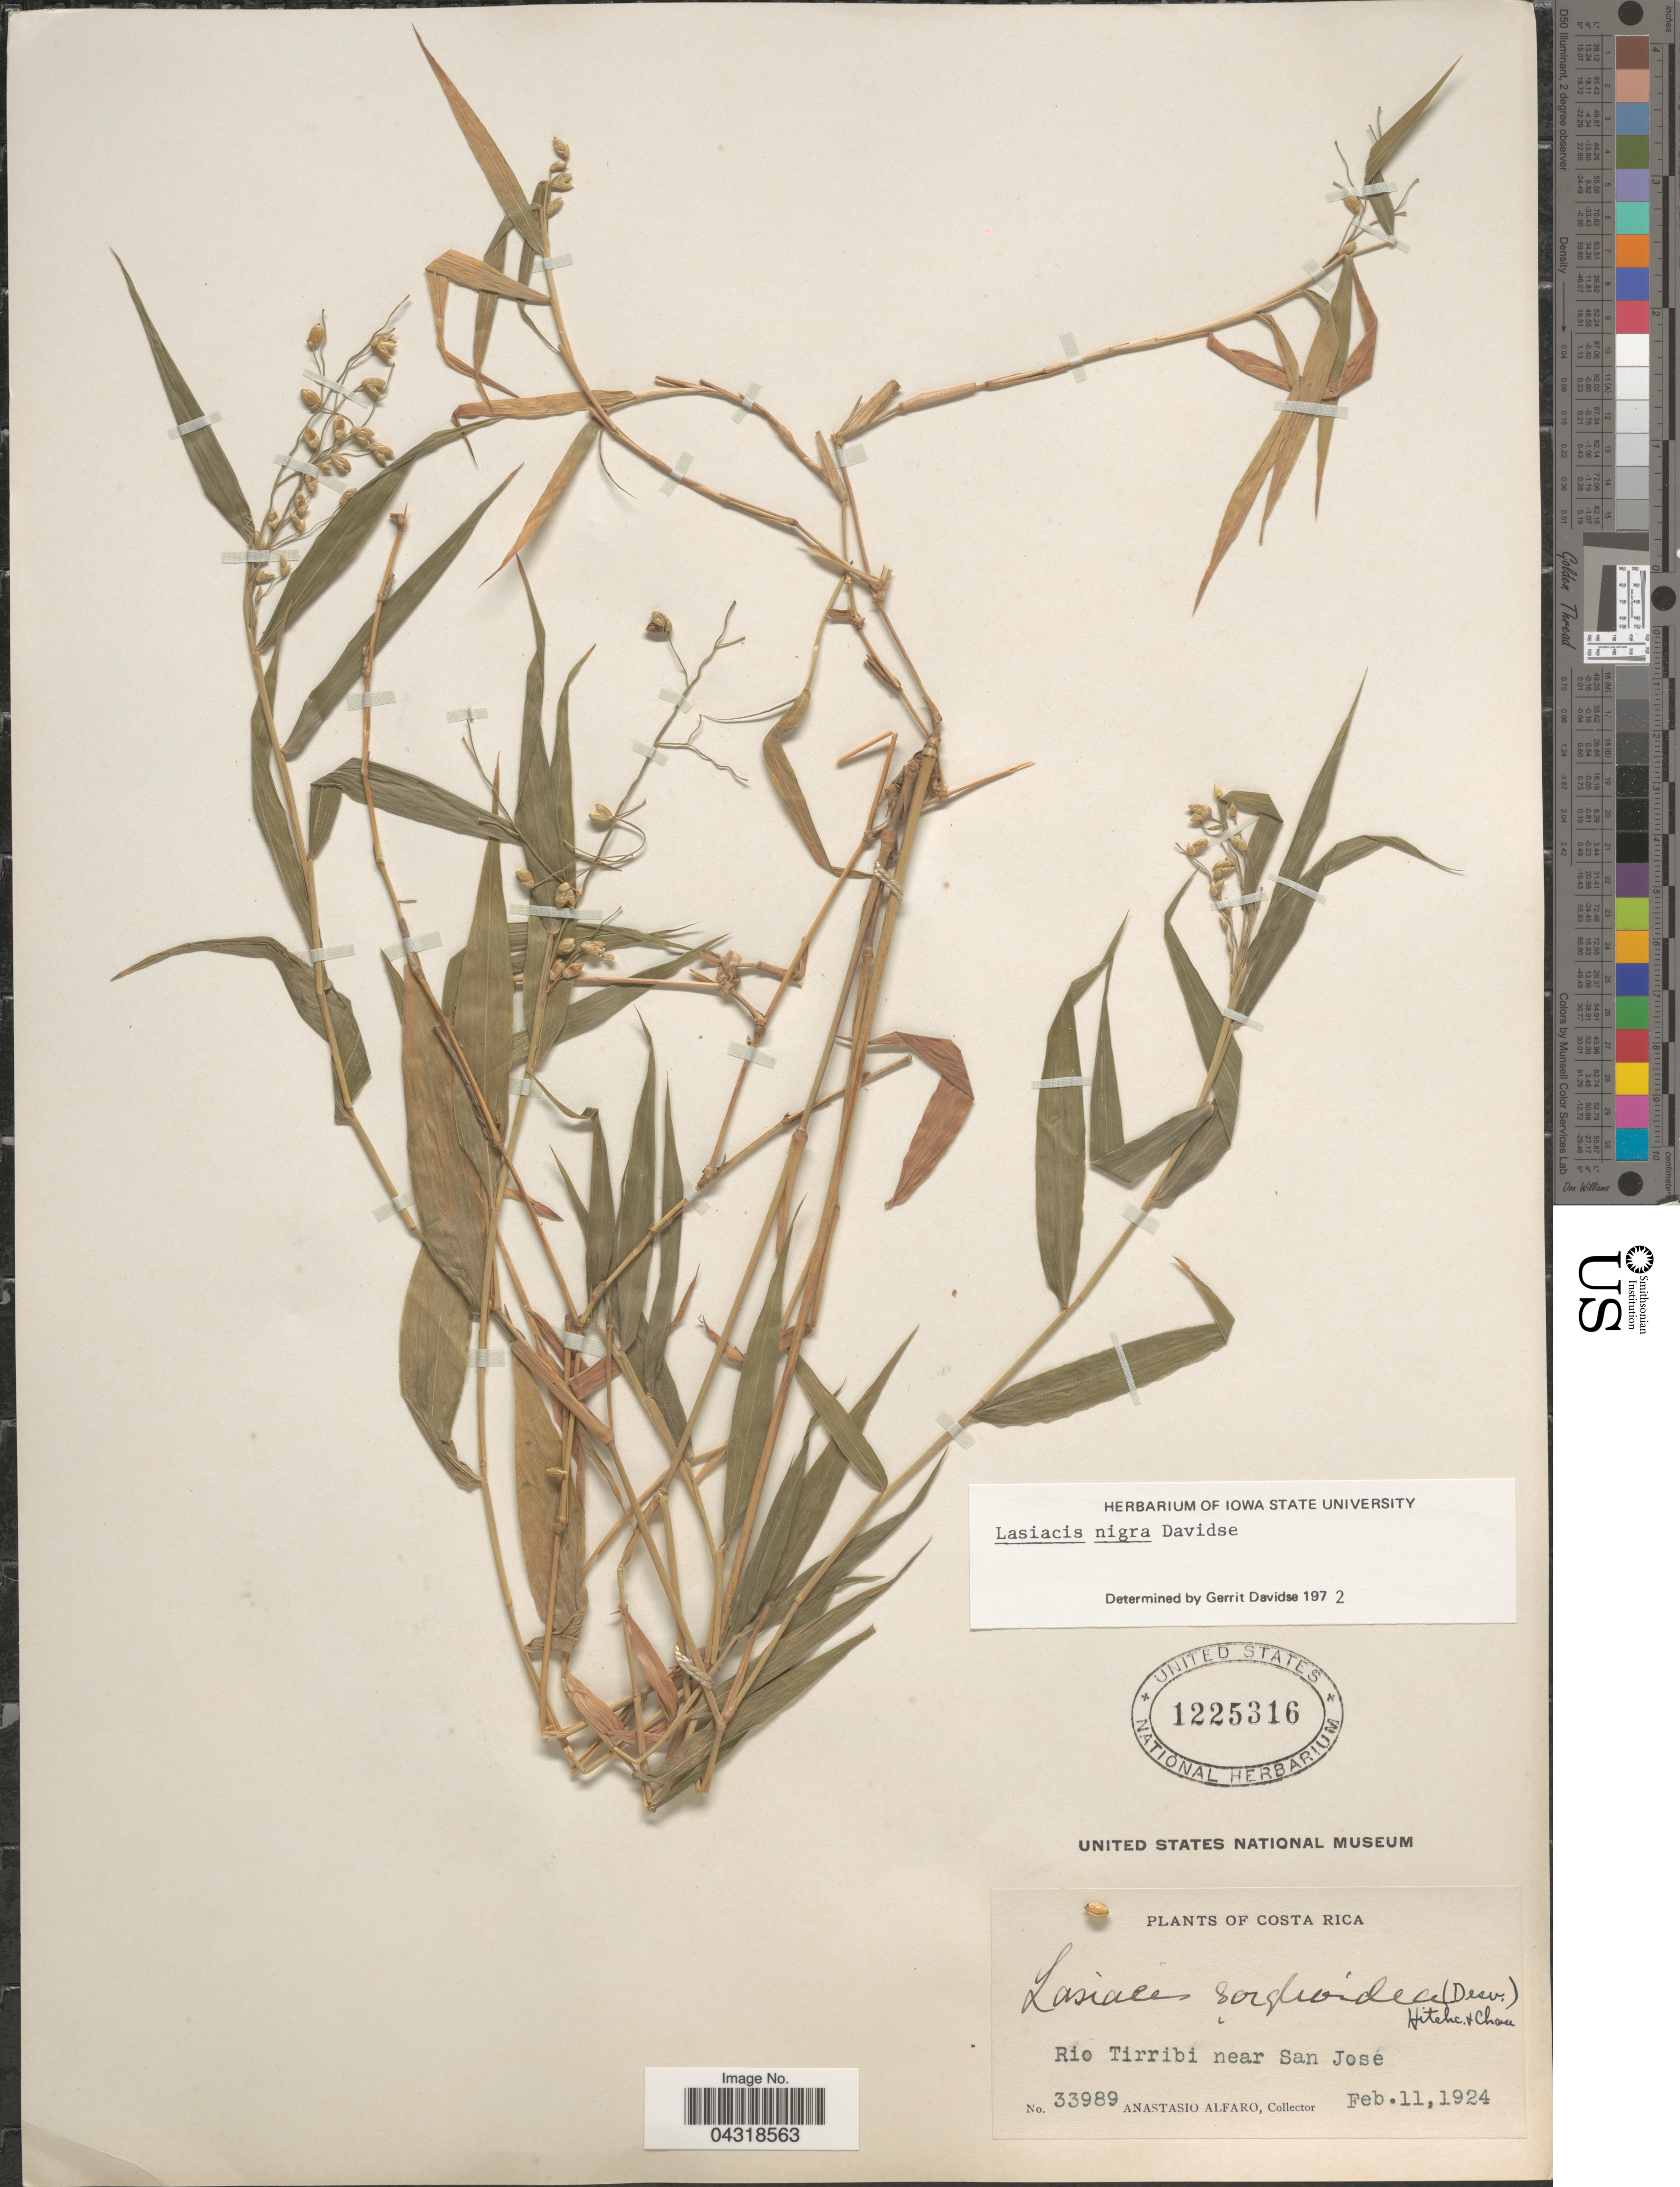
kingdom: Plantae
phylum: Tracheophyta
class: Liliopsida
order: Poales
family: Poaceae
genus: Lasiacis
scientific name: Lasiacis nigra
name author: Davidse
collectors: A. Alfaro Gonzalez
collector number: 33989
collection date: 1924-02-11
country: Costa Rica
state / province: San José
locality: Rio Tirribi near San José.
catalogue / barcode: US 1225316